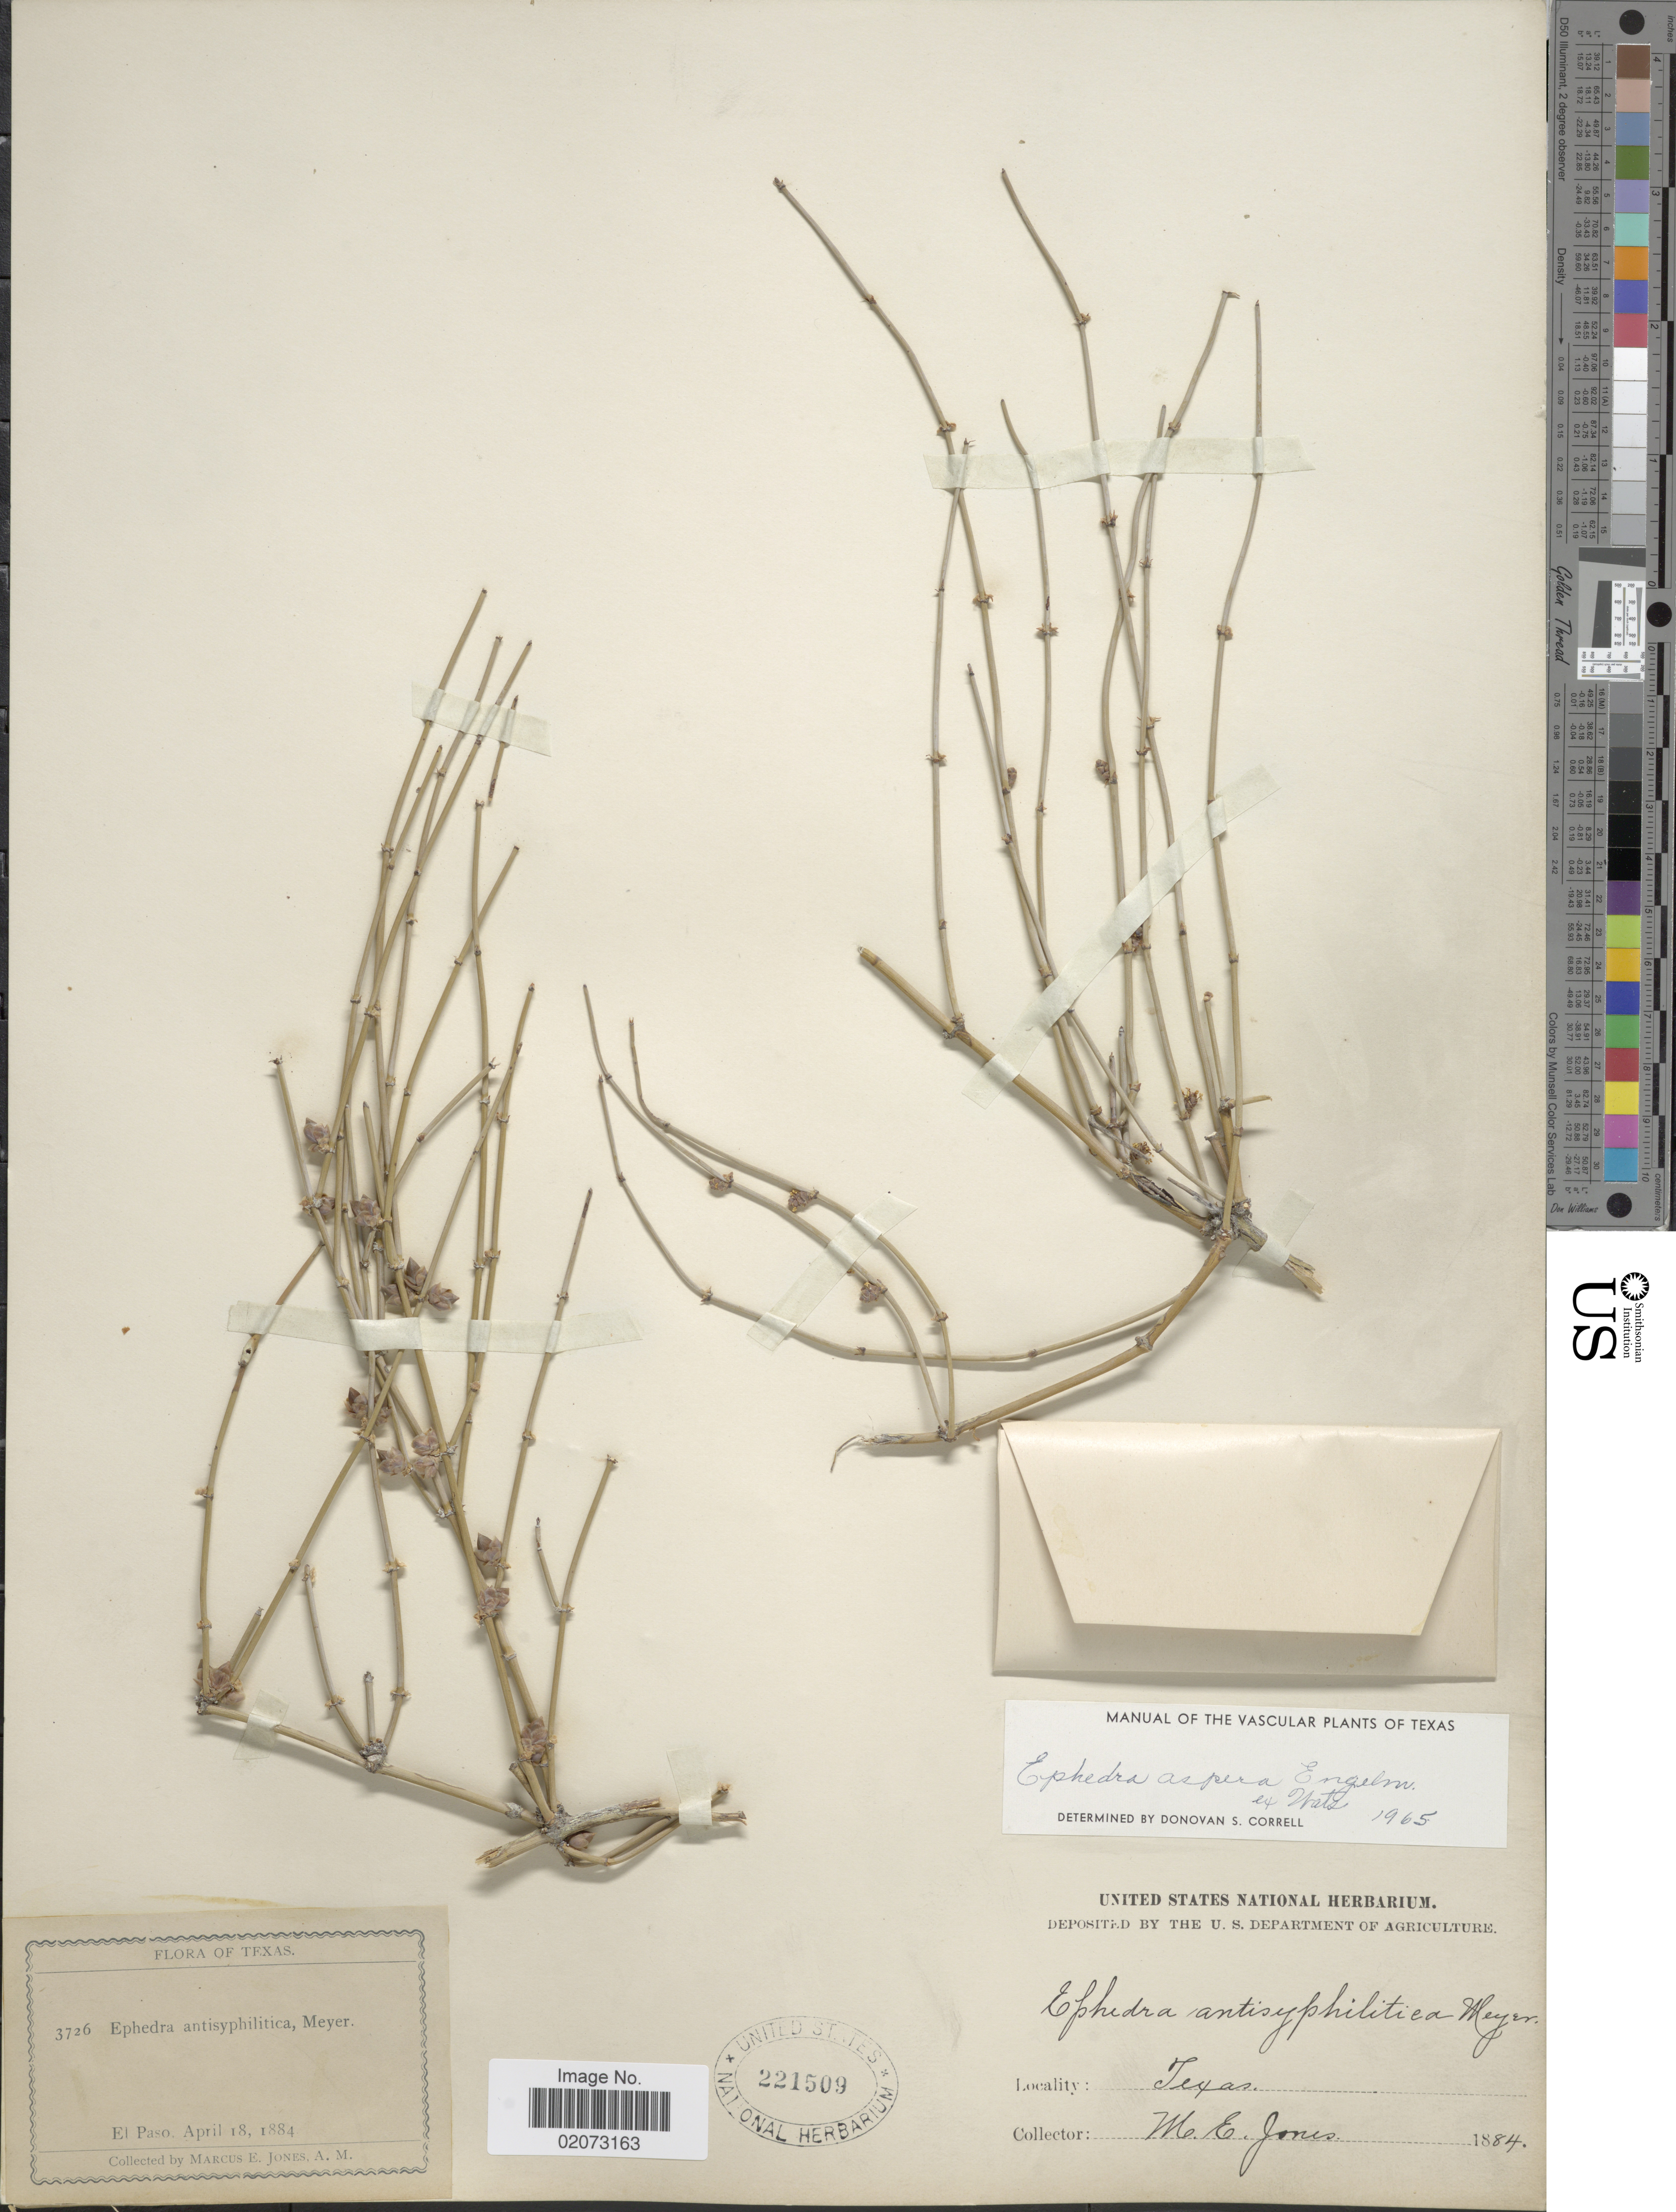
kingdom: Plantae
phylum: Tracheophyta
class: Gnetopsida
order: Ephedrales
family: Ephedraceae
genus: Ephedra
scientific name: Ephedra aspera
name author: Engelm. ex S. Watson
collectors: M. E. Jones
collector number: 3726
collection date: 1884-04-18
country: United States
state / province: Texas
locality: El Paso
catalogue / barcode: US 221509